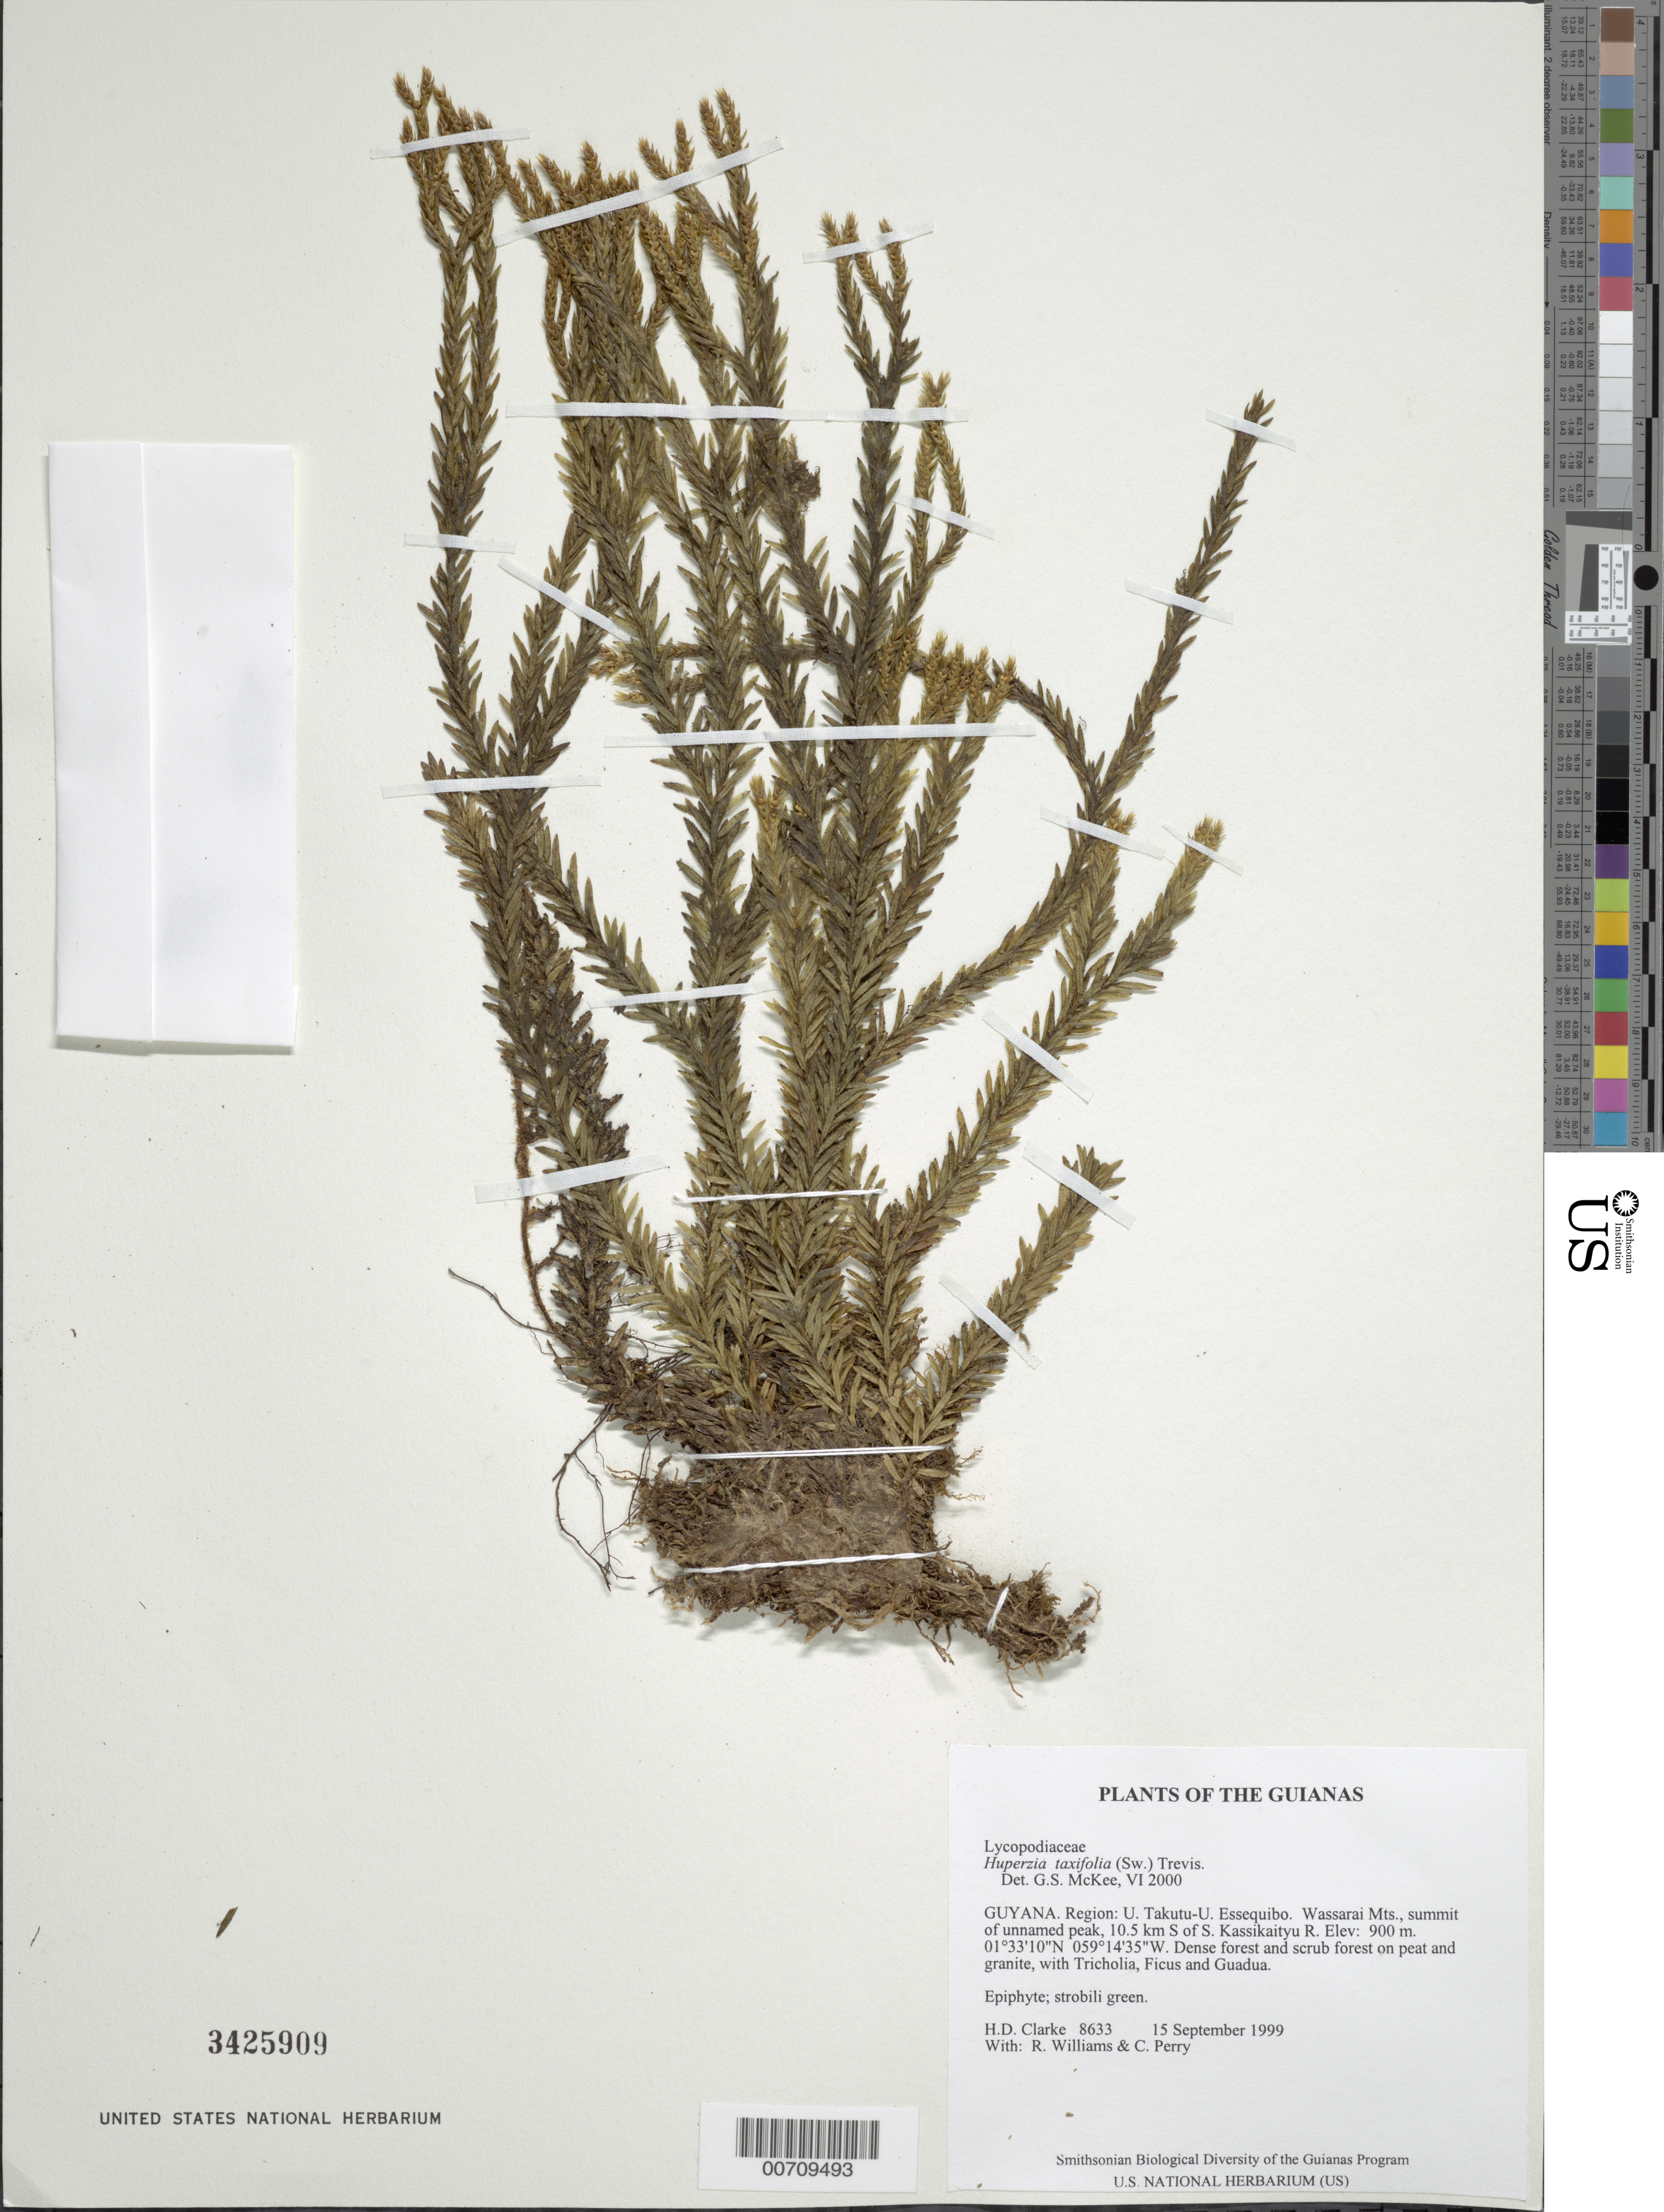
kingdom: Plantae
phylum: Tracheophyta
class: Lycopodiopsida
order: Lycopodiales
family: Lycopodiaceae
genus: Phlegmariurus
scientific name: Phlegmariurus killipii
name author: (Herter) B. Øllg.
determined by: Schuettpelz, E., (US), Smithsonian Institution - National Museum of Natural History (UNITED STATES)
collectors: H. D. Clarke, R. Williams & C. Perry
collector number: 8633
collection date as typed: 15 September 1999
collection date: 1999-09-15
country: Guyana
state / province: U. Takutu-U. Essequibo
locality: Wassarai Mts., summit of unnamed peak, 10.5 km S of S. Kassikaityu R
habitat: Dense forest and scrub forest on peat and granite, with Tricholia, Ficus and Guadua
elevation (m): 900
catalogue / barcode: US 3425909